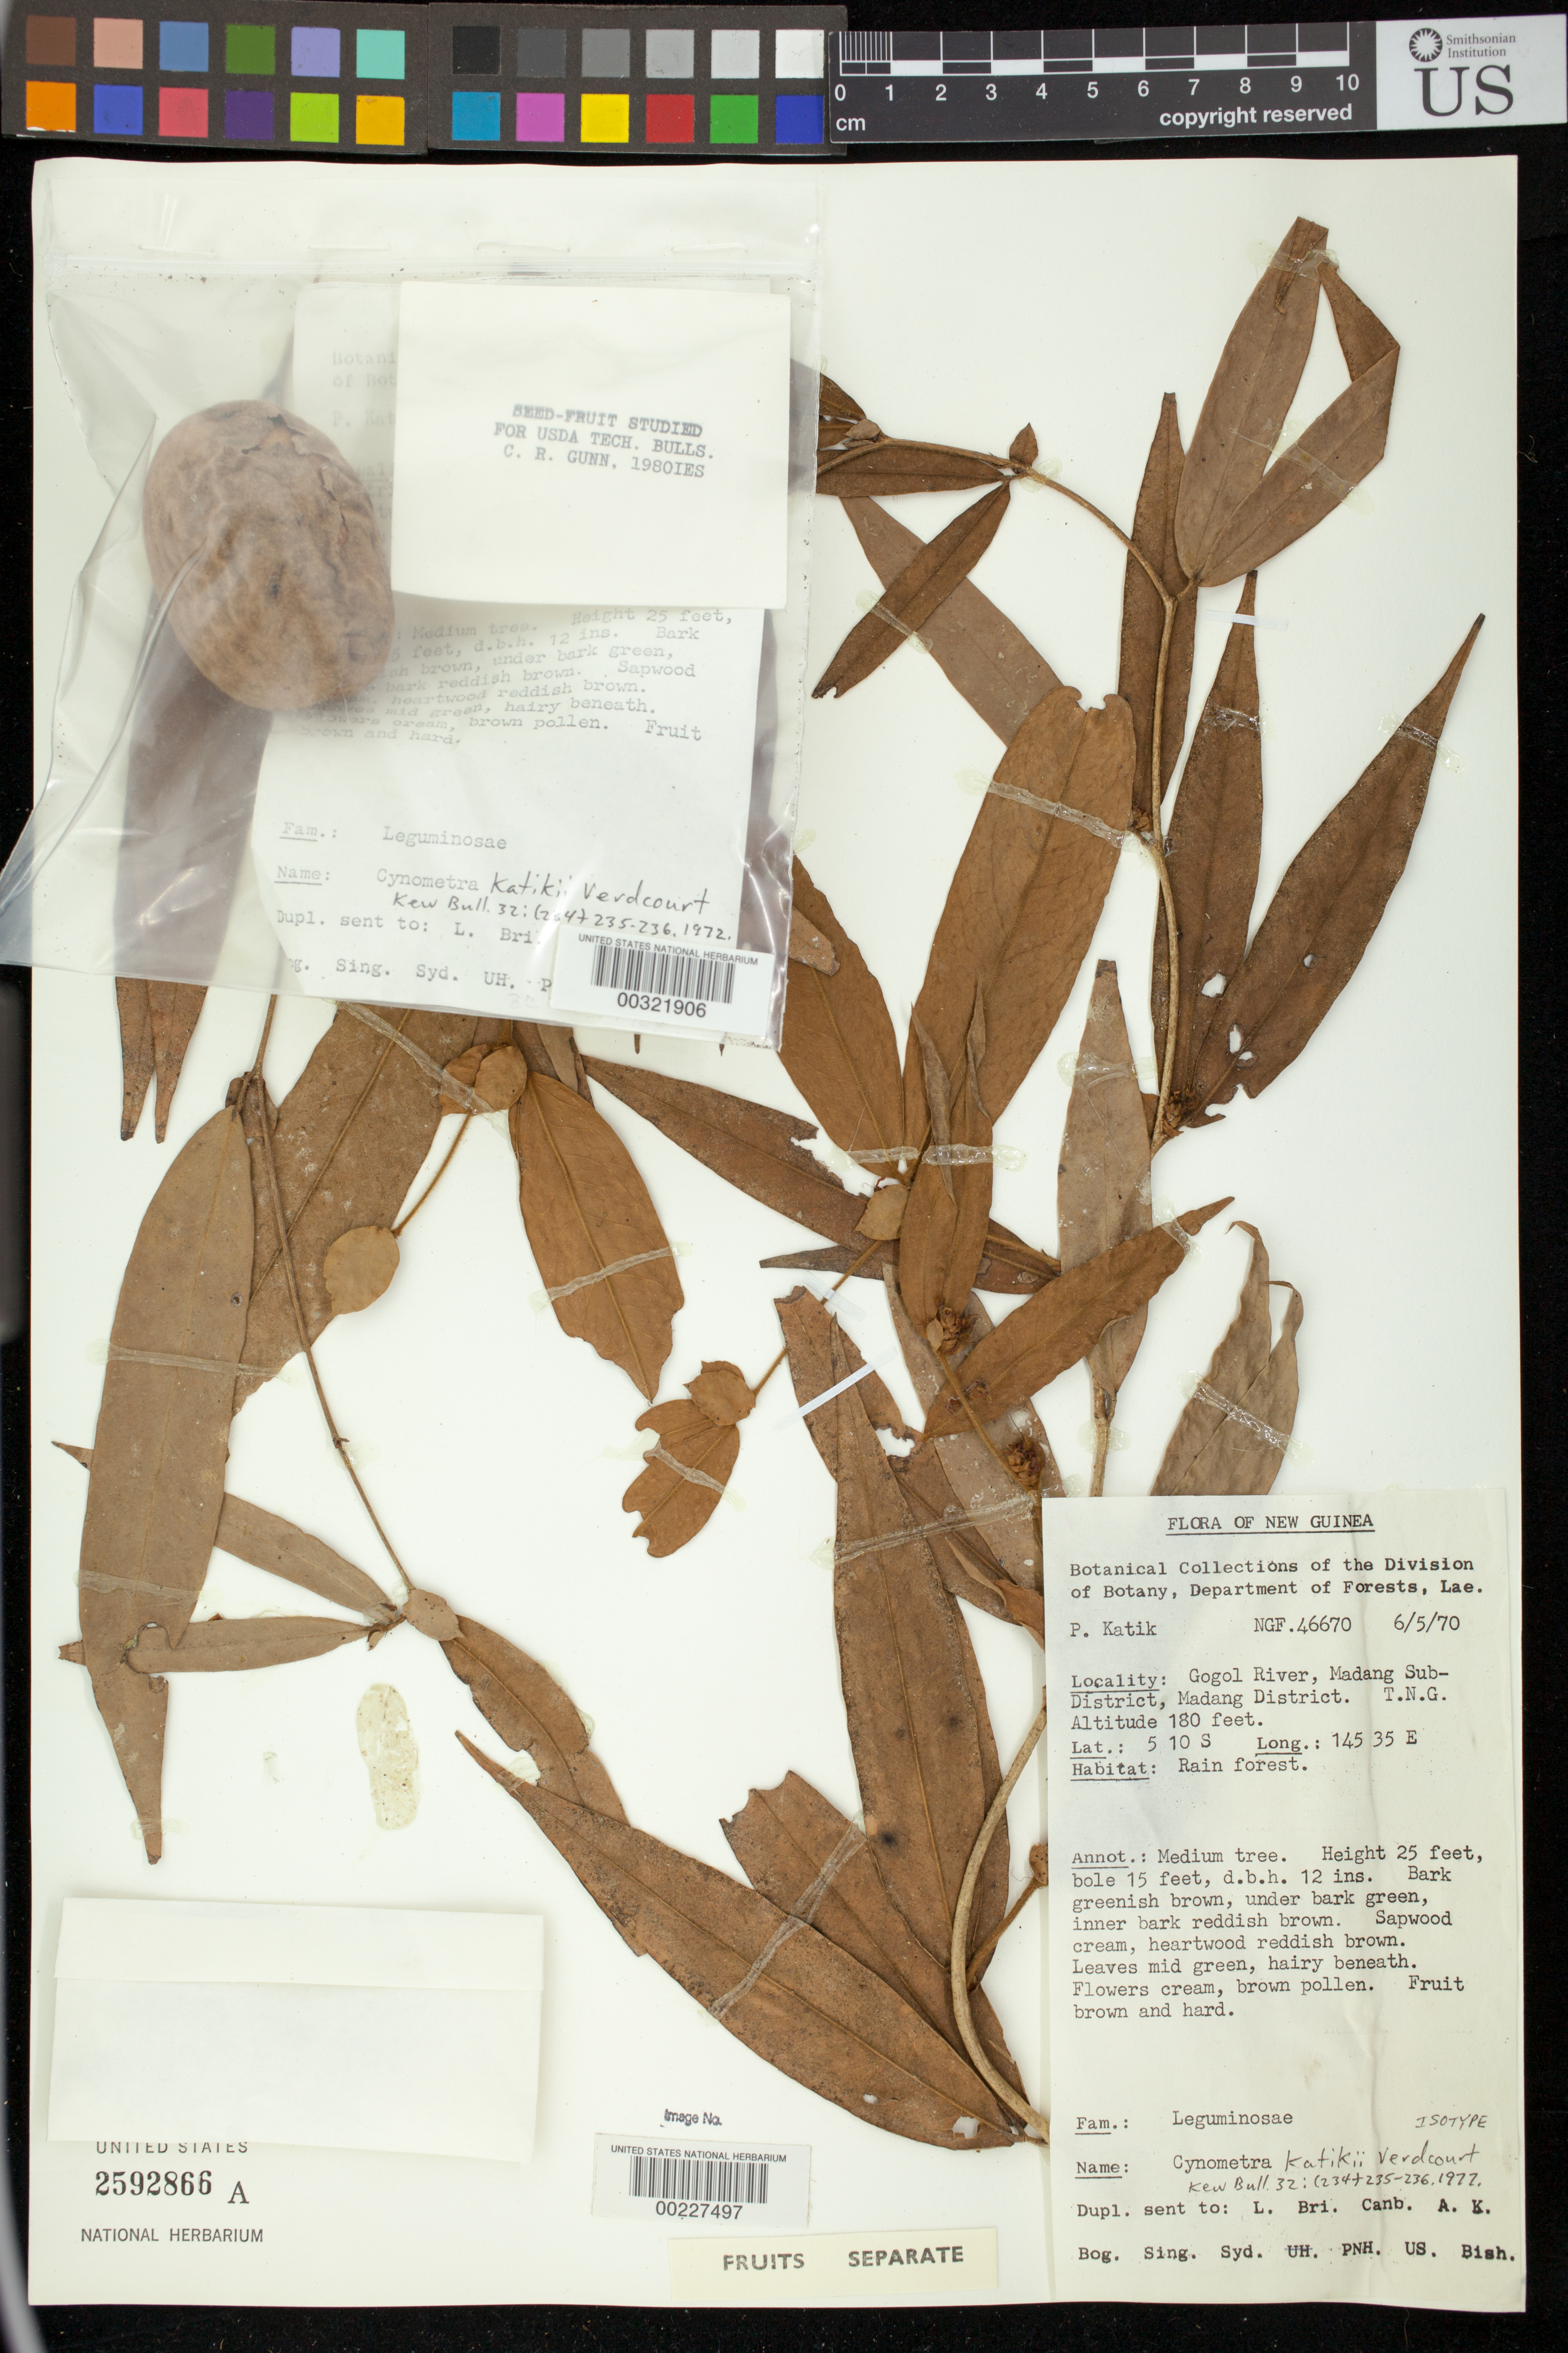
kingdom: Plantae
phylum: Tracheophyta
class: Magnoliopsida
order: Fabales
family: Fabaceae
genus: Cynometra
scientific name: Cynometra katikii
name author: Verdc.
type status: Isotype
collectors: P. Katik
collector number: NGF 46670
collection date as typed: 06 May 1970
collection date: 1970-05-06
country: Papua New Guinea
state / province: Madang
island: New Guinea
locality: Gogol River, Madang Subdistrict, Madang District, T.N.G.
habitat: Rain forest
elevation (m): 55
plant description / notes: Fruits Separate.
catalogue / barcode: US 2592866A